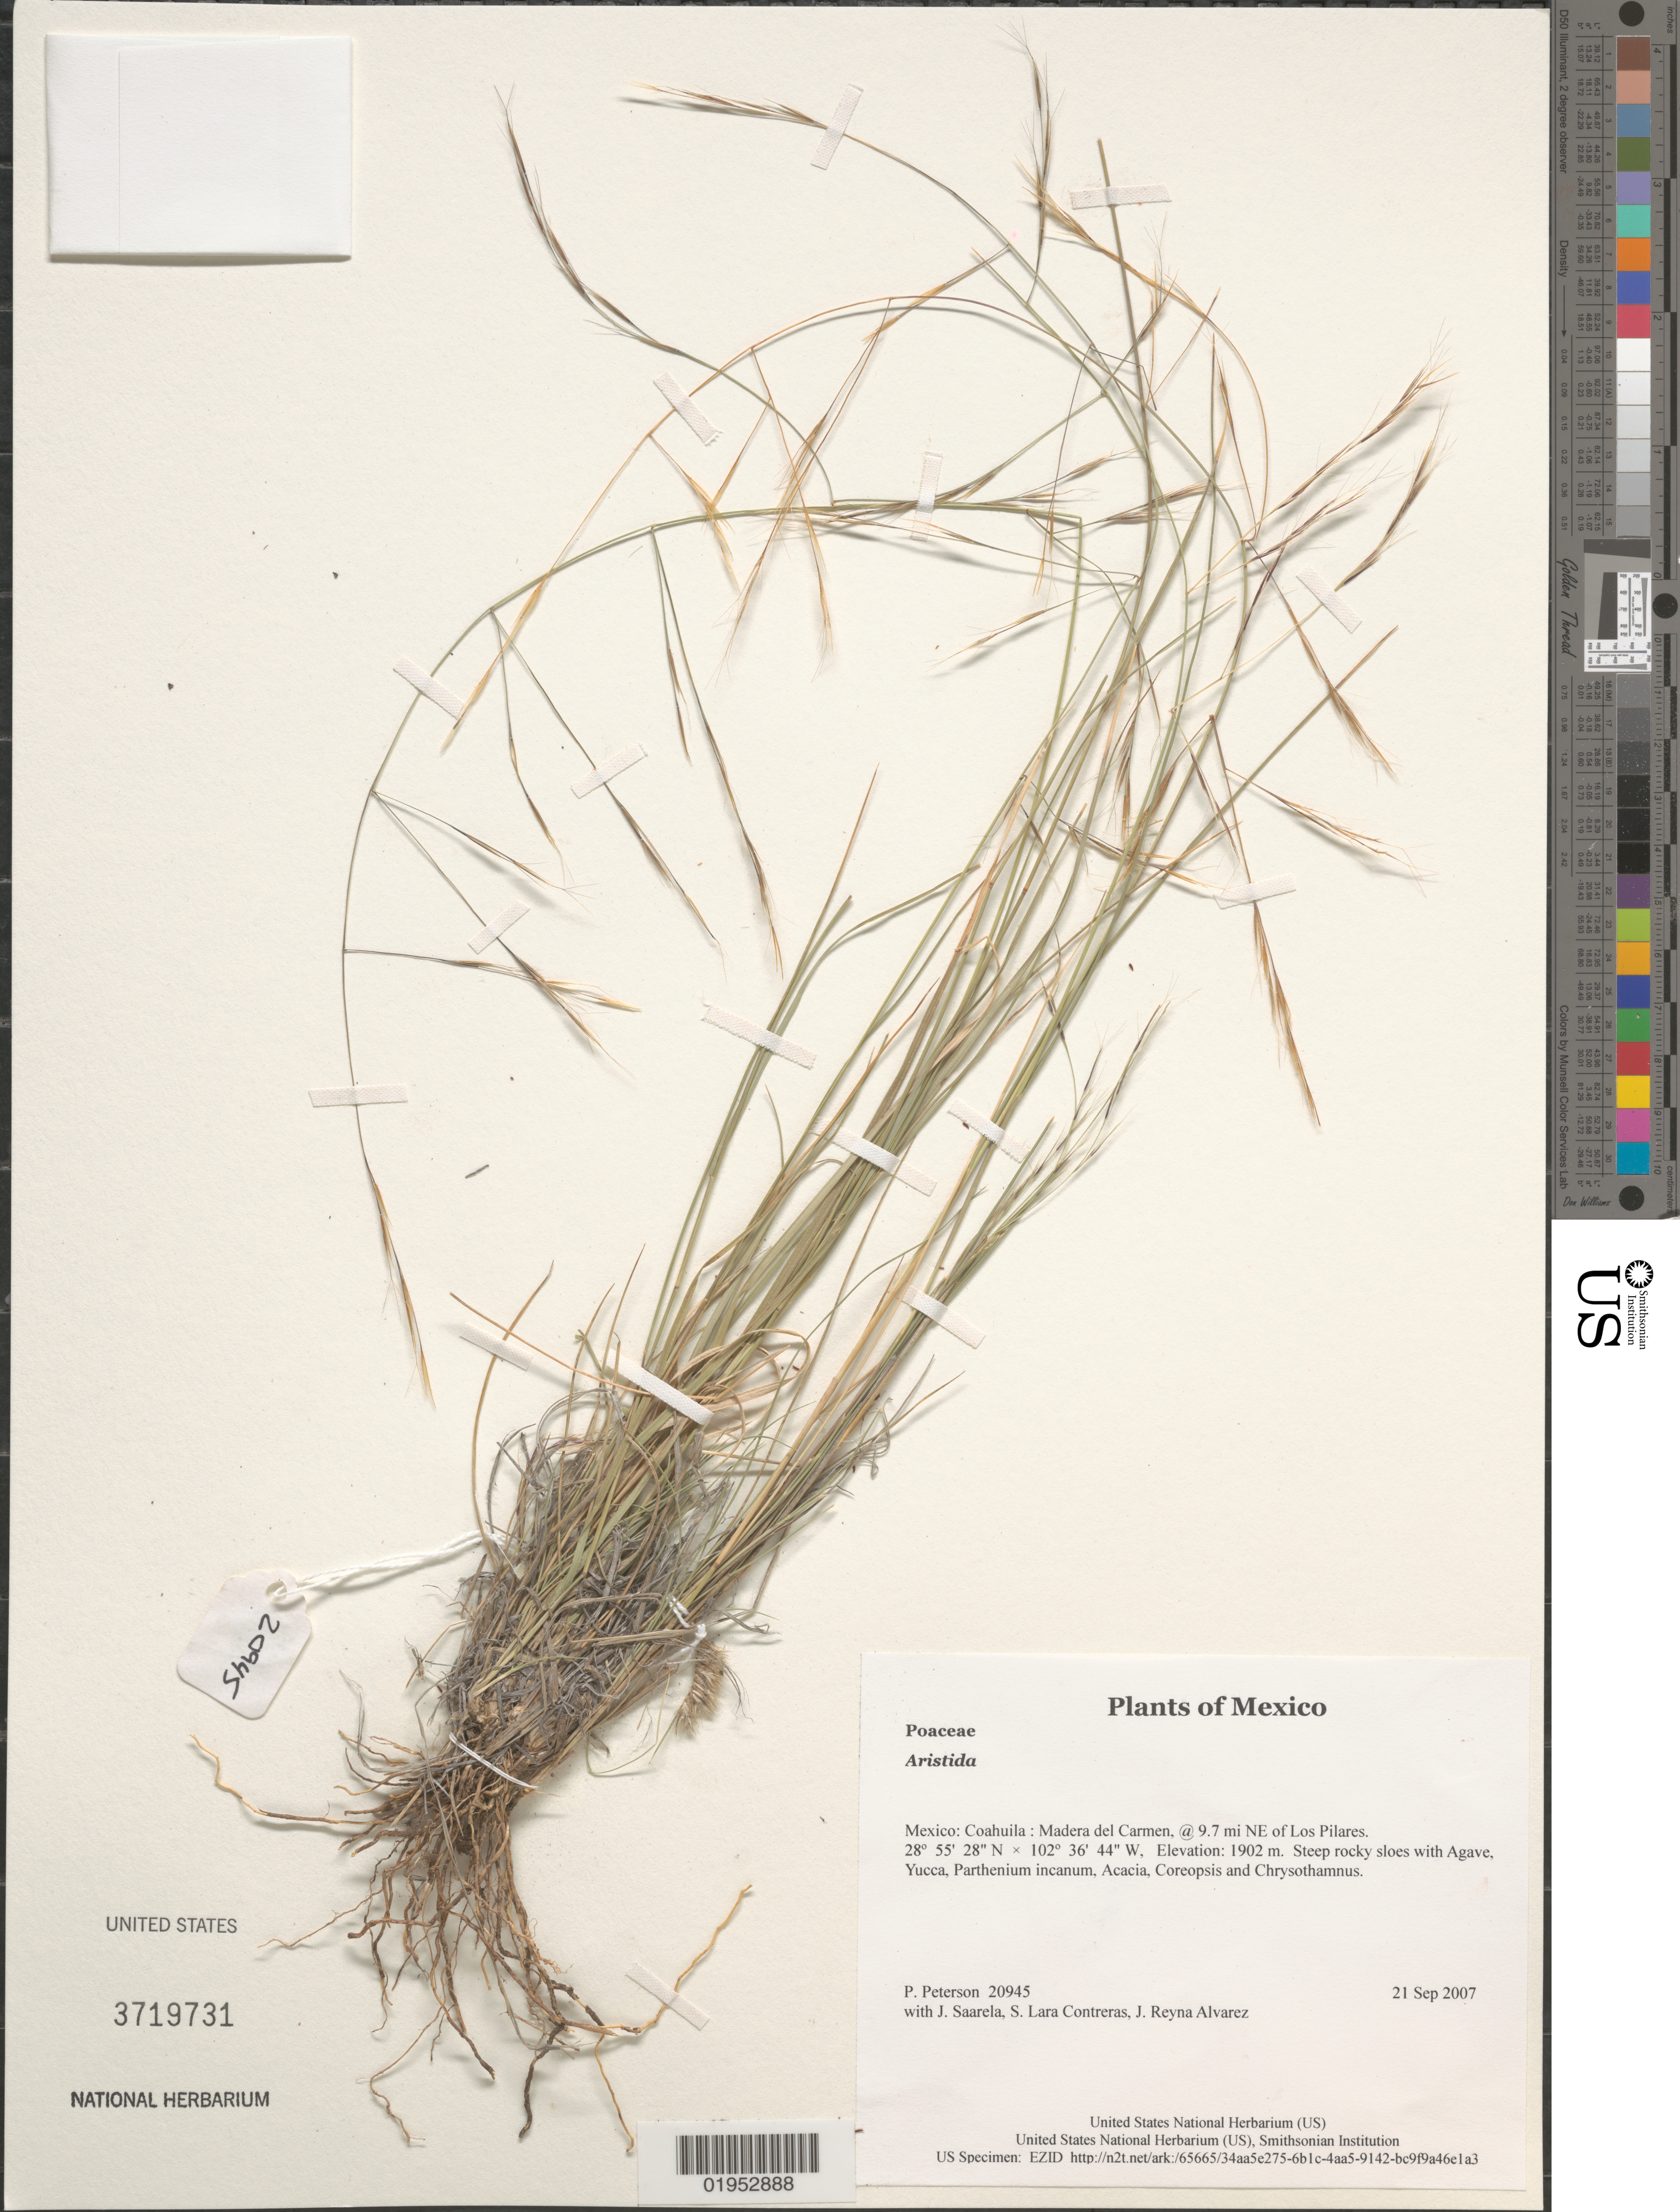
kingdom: Plantae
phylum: Tracheophyta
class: Liliopsida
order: Poales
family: Poaceae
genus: Aristida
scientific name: Aristida sp.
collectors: P. M. Peterson, J. Saarela, S. Lara Contreras & J. Reyna Alvarez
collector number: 20945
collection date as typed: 21 Sep 2007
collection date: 2007-09-21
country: Mexico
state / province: Coahuila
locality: Madera del Carmen, @ 9.7 mi NE of Los Pilares.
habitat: Steep rocky sloes with Agave, Yucca, Parthenium incanum, Acacia, Coreopsis and Chrysothamnus.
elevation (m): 1902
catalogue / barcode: US 3719731